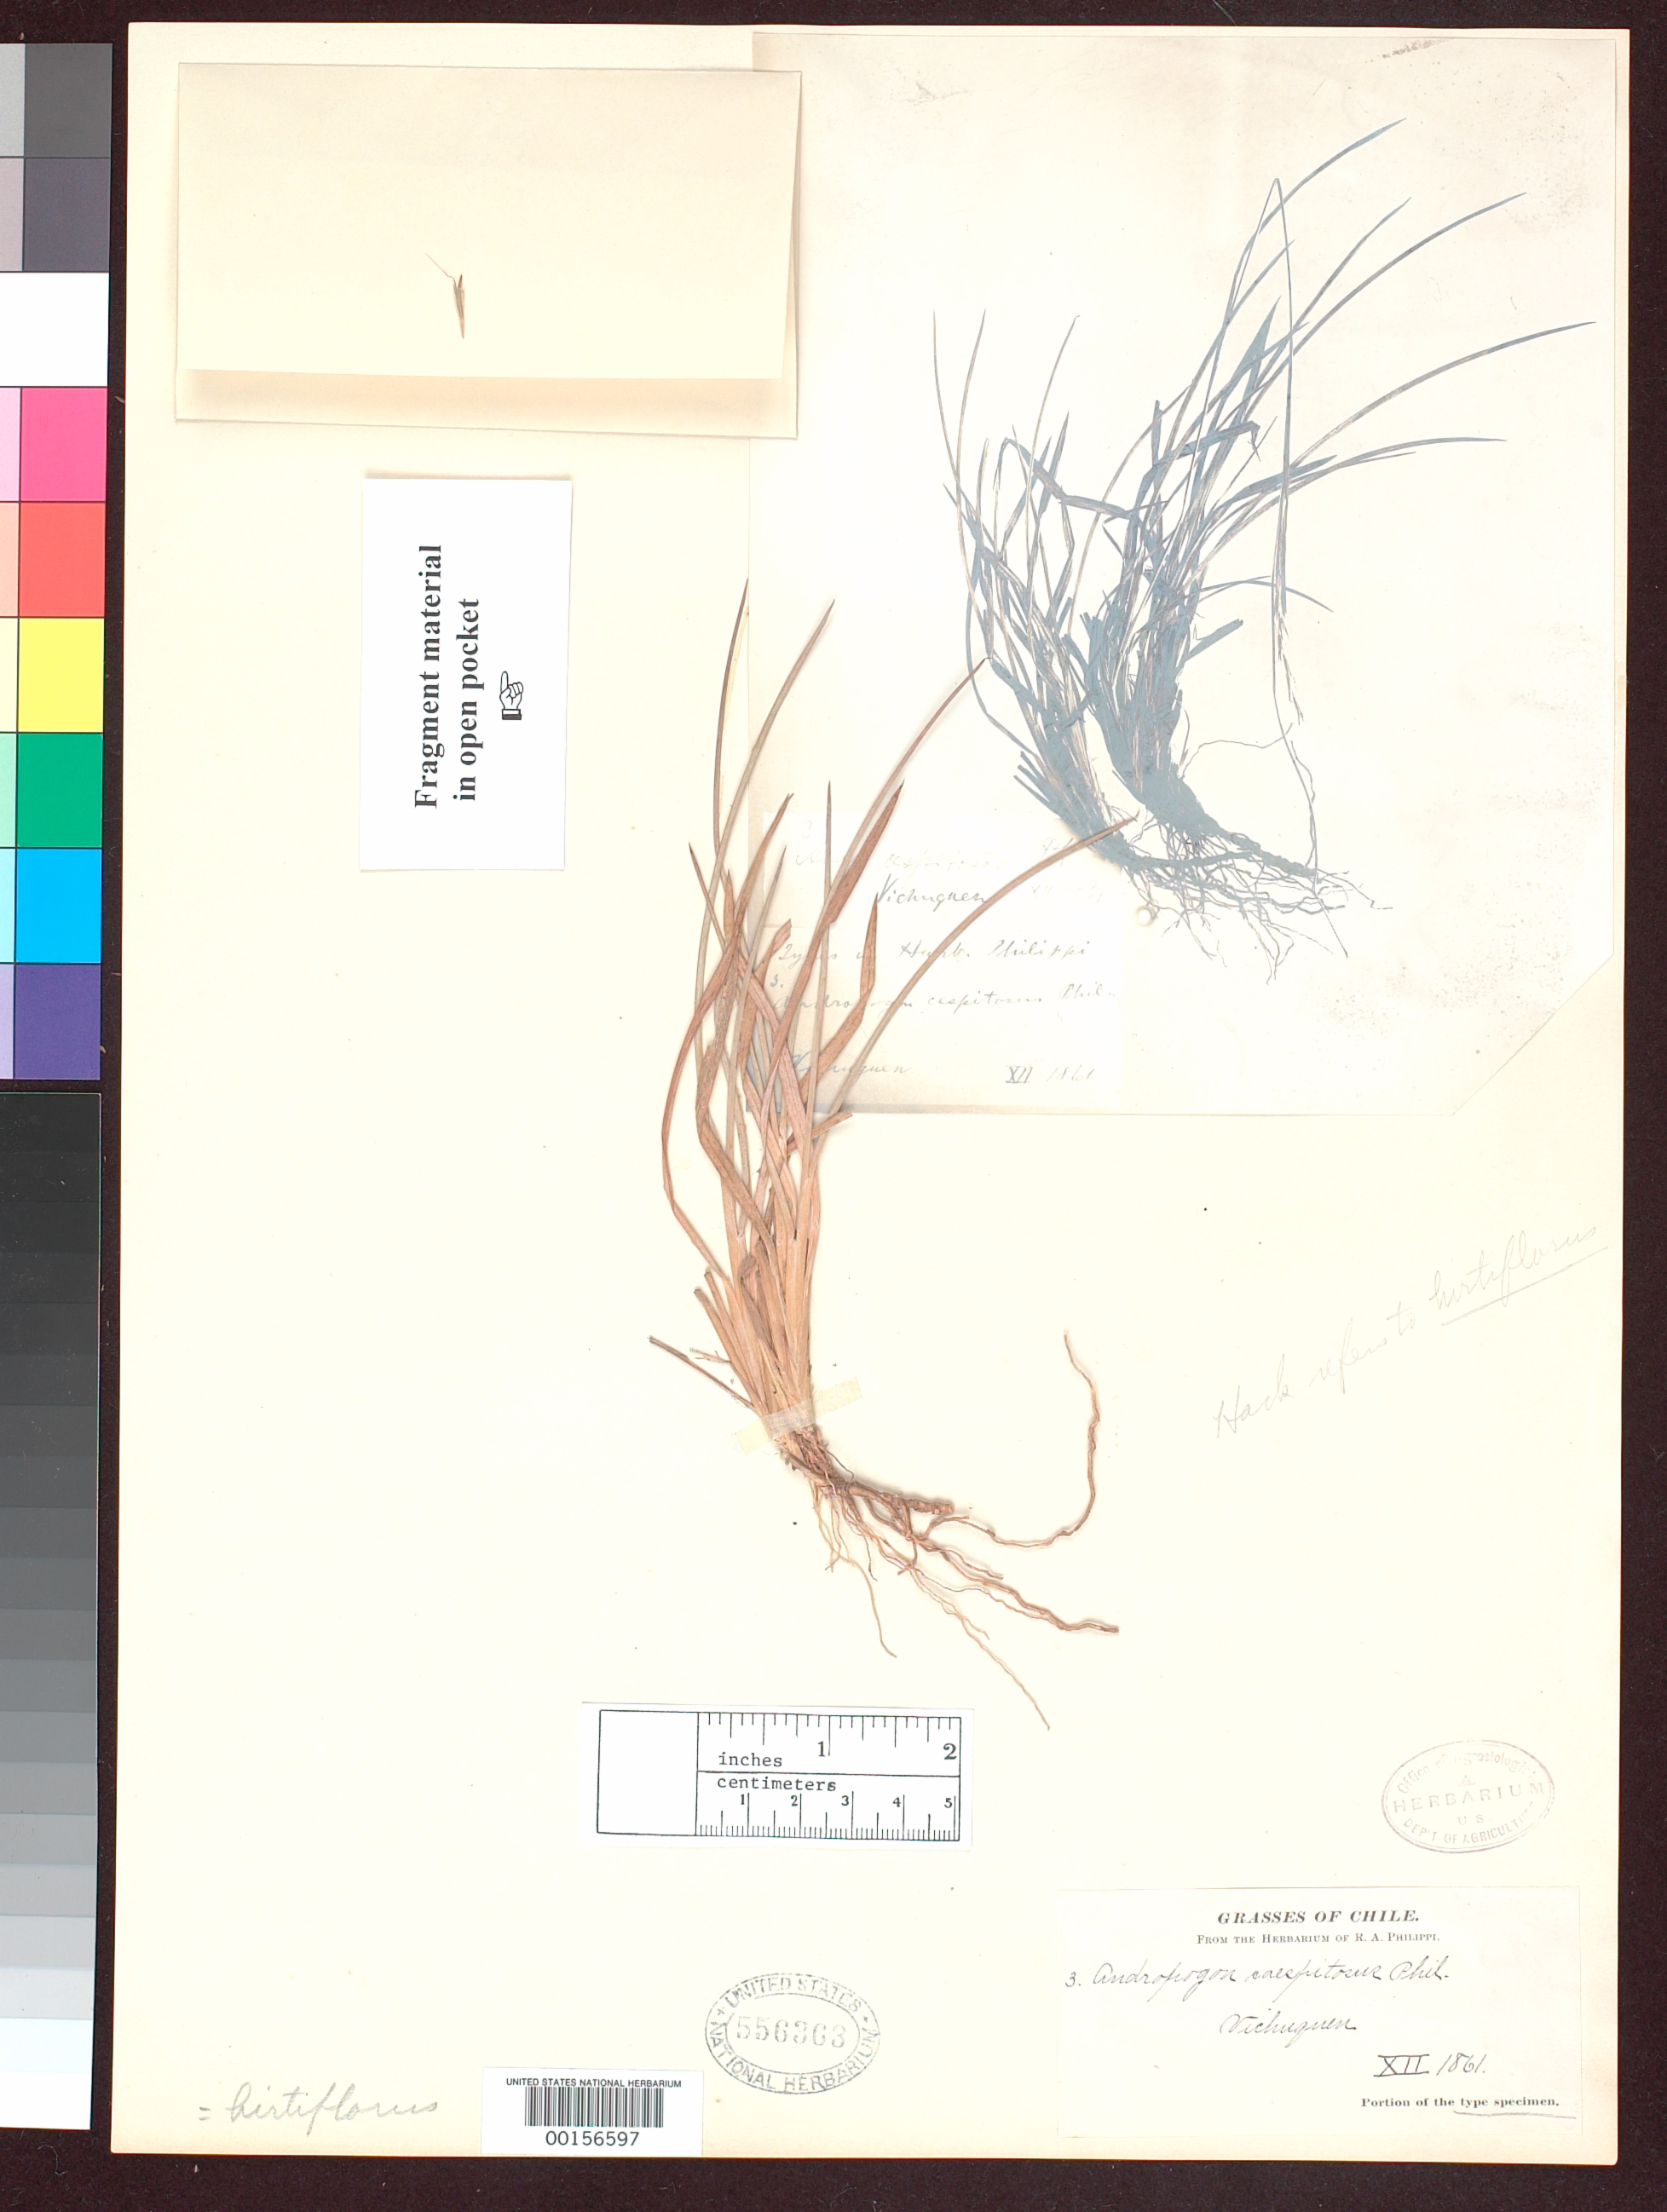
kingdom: Plantae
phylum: Tracheophyta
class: Liliopsida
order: Poales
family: Poaceae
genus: Andropogon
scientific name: Andropogon caespitosus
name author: Phil.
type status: Type Fragment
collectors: R. A. Philippi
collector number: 3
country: Chile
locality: Prope Vichuquen.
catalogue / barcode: US 556363